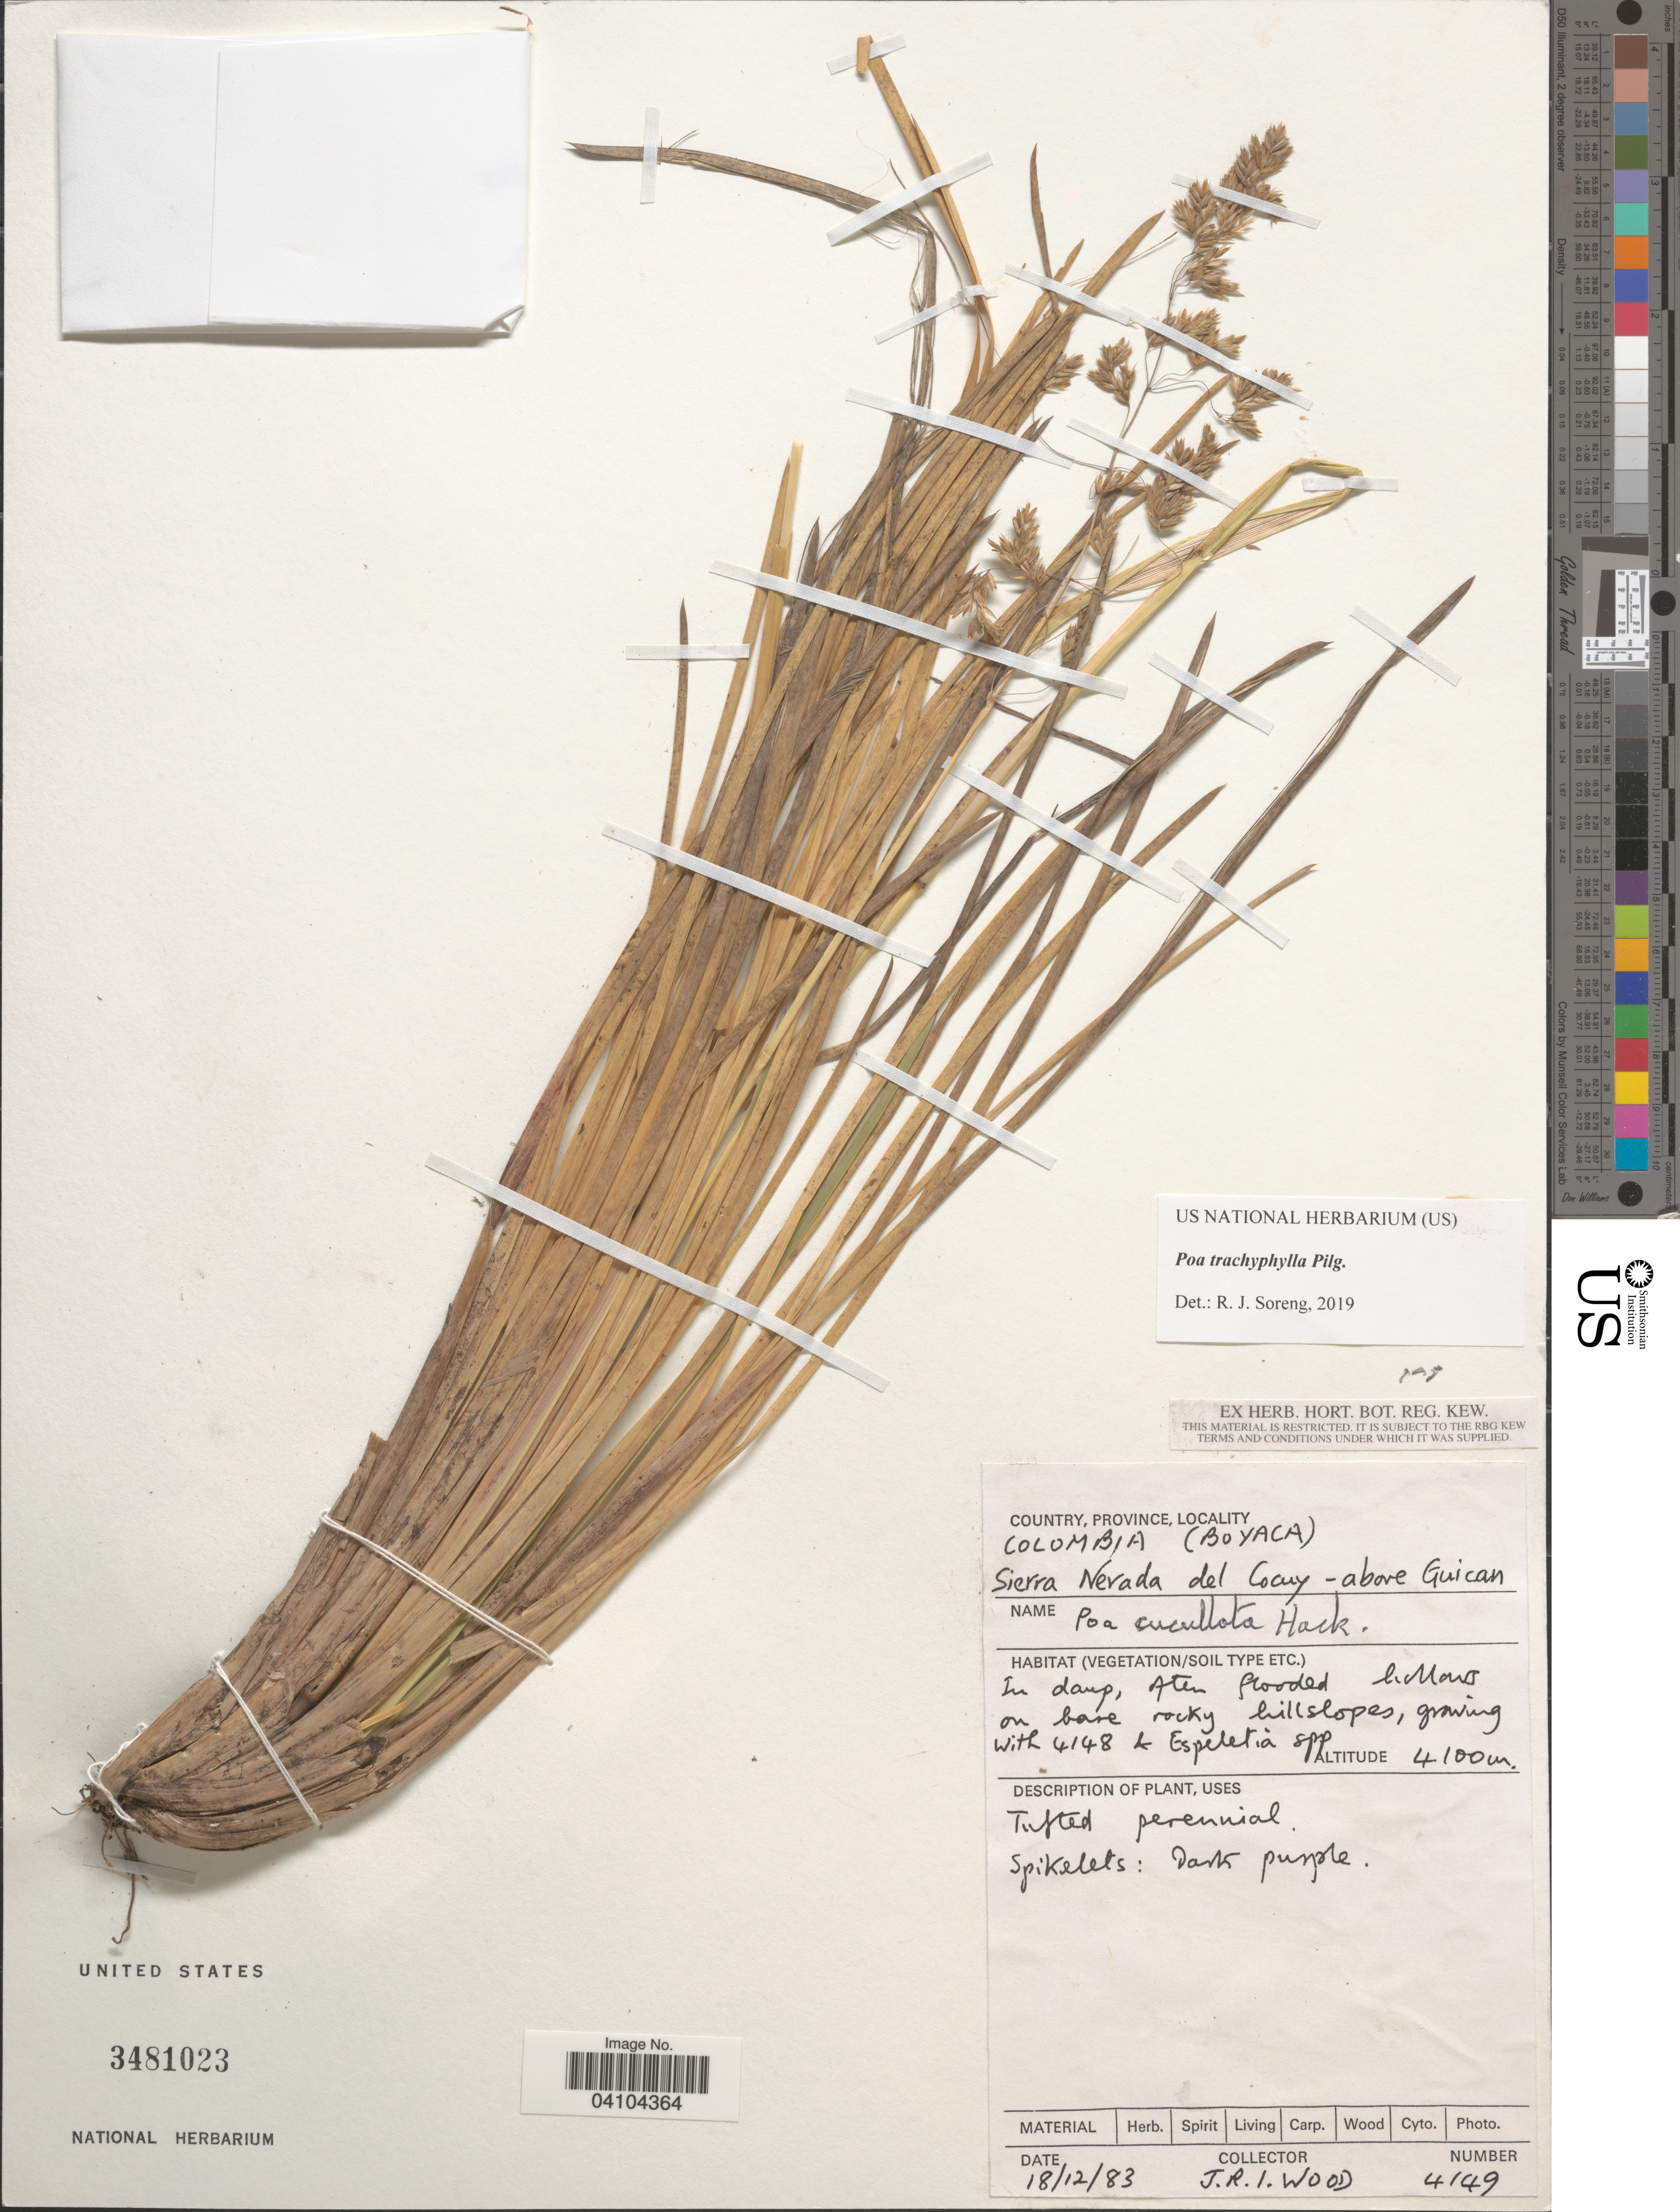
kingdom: Plantae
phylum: Tracheophyta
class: Liliopsida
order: Poales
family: Poaceae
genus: Poa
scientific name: Poa trachyphylla Hack., nom. illeg.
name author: Hack.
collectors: J. R. I. Wood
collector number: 4149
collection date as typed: Transcribed d/m/y: 18/12/83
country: Colombia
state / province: Boyacá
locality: Sierra Nevada del Cocuy - above Guican.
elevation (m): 4100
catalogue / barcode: US 3481023